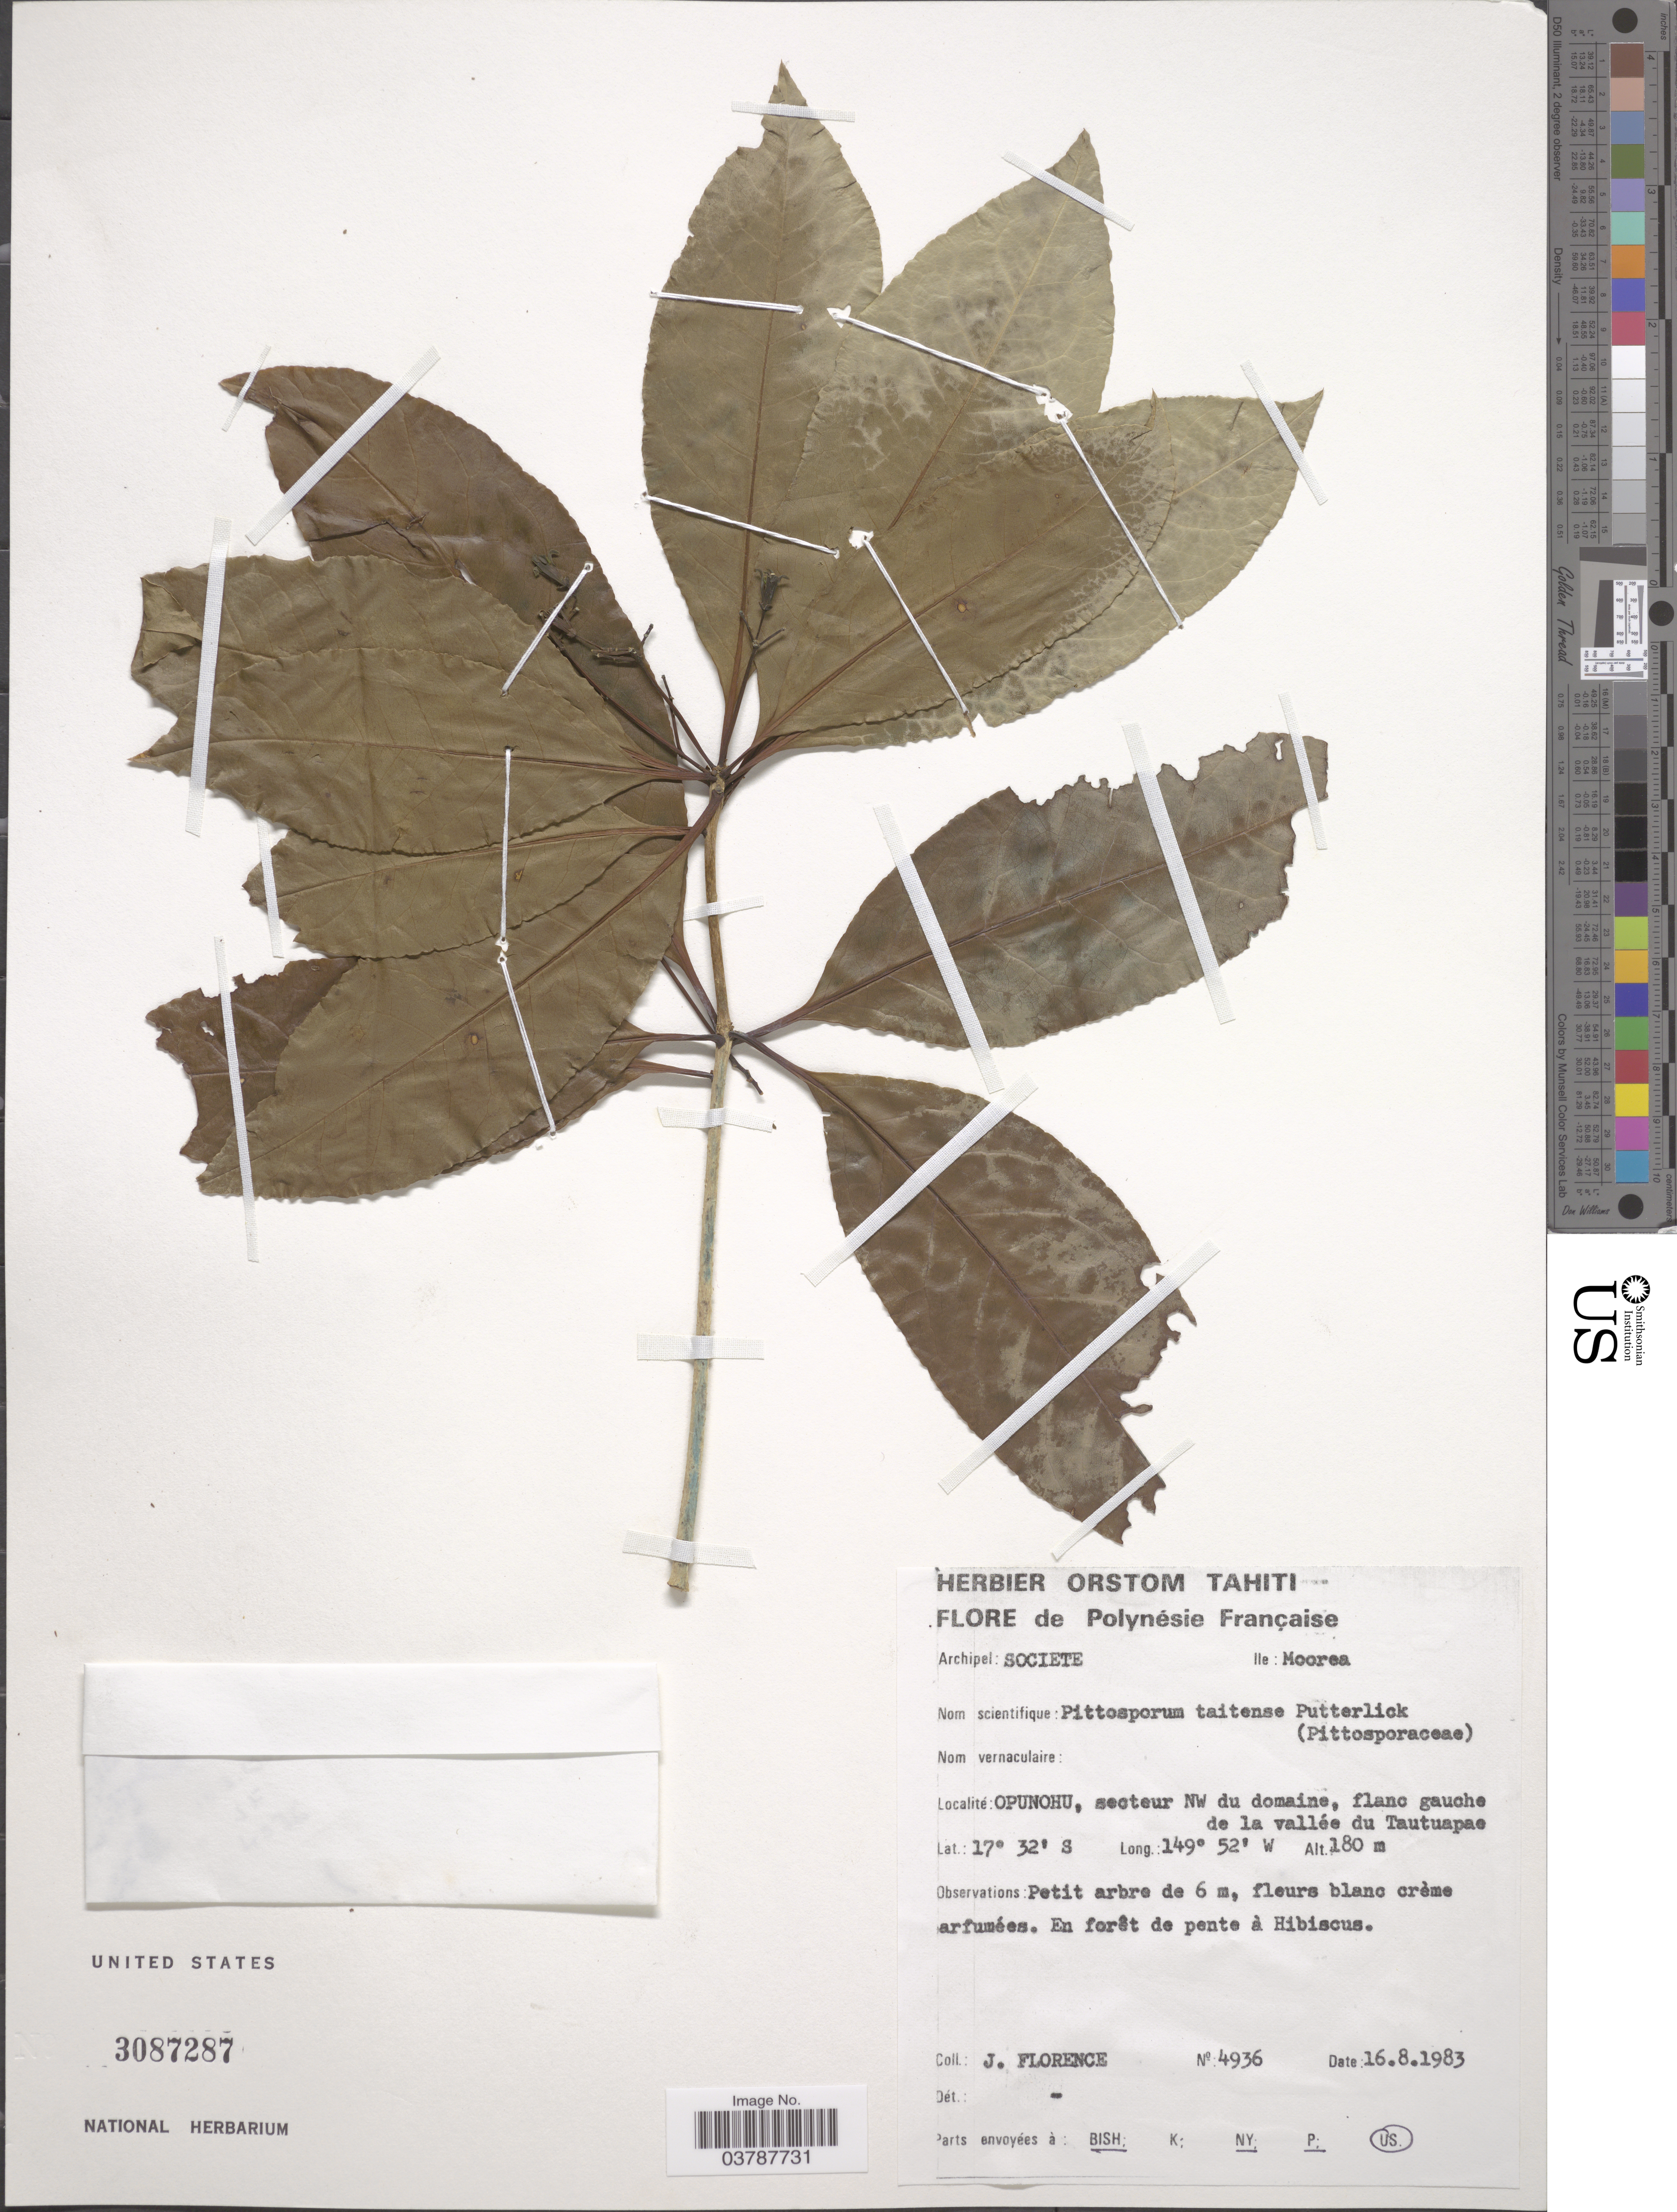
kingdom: Plantae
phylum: Tracheophyta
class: Magnoliopsida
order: Apiales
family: Pittosporaceae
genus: Pittosporum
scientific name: Pittosporum taitense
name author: Putt.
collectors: J. Florence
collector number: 4936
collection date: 1983-08-16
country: French Polynesia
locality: Archipel: Societe. Ile: MooreaOpunohu, secteur NW du domaine, flanc gauche de la vallée du Tautuapae.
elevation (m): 180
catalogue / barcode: US 3087287